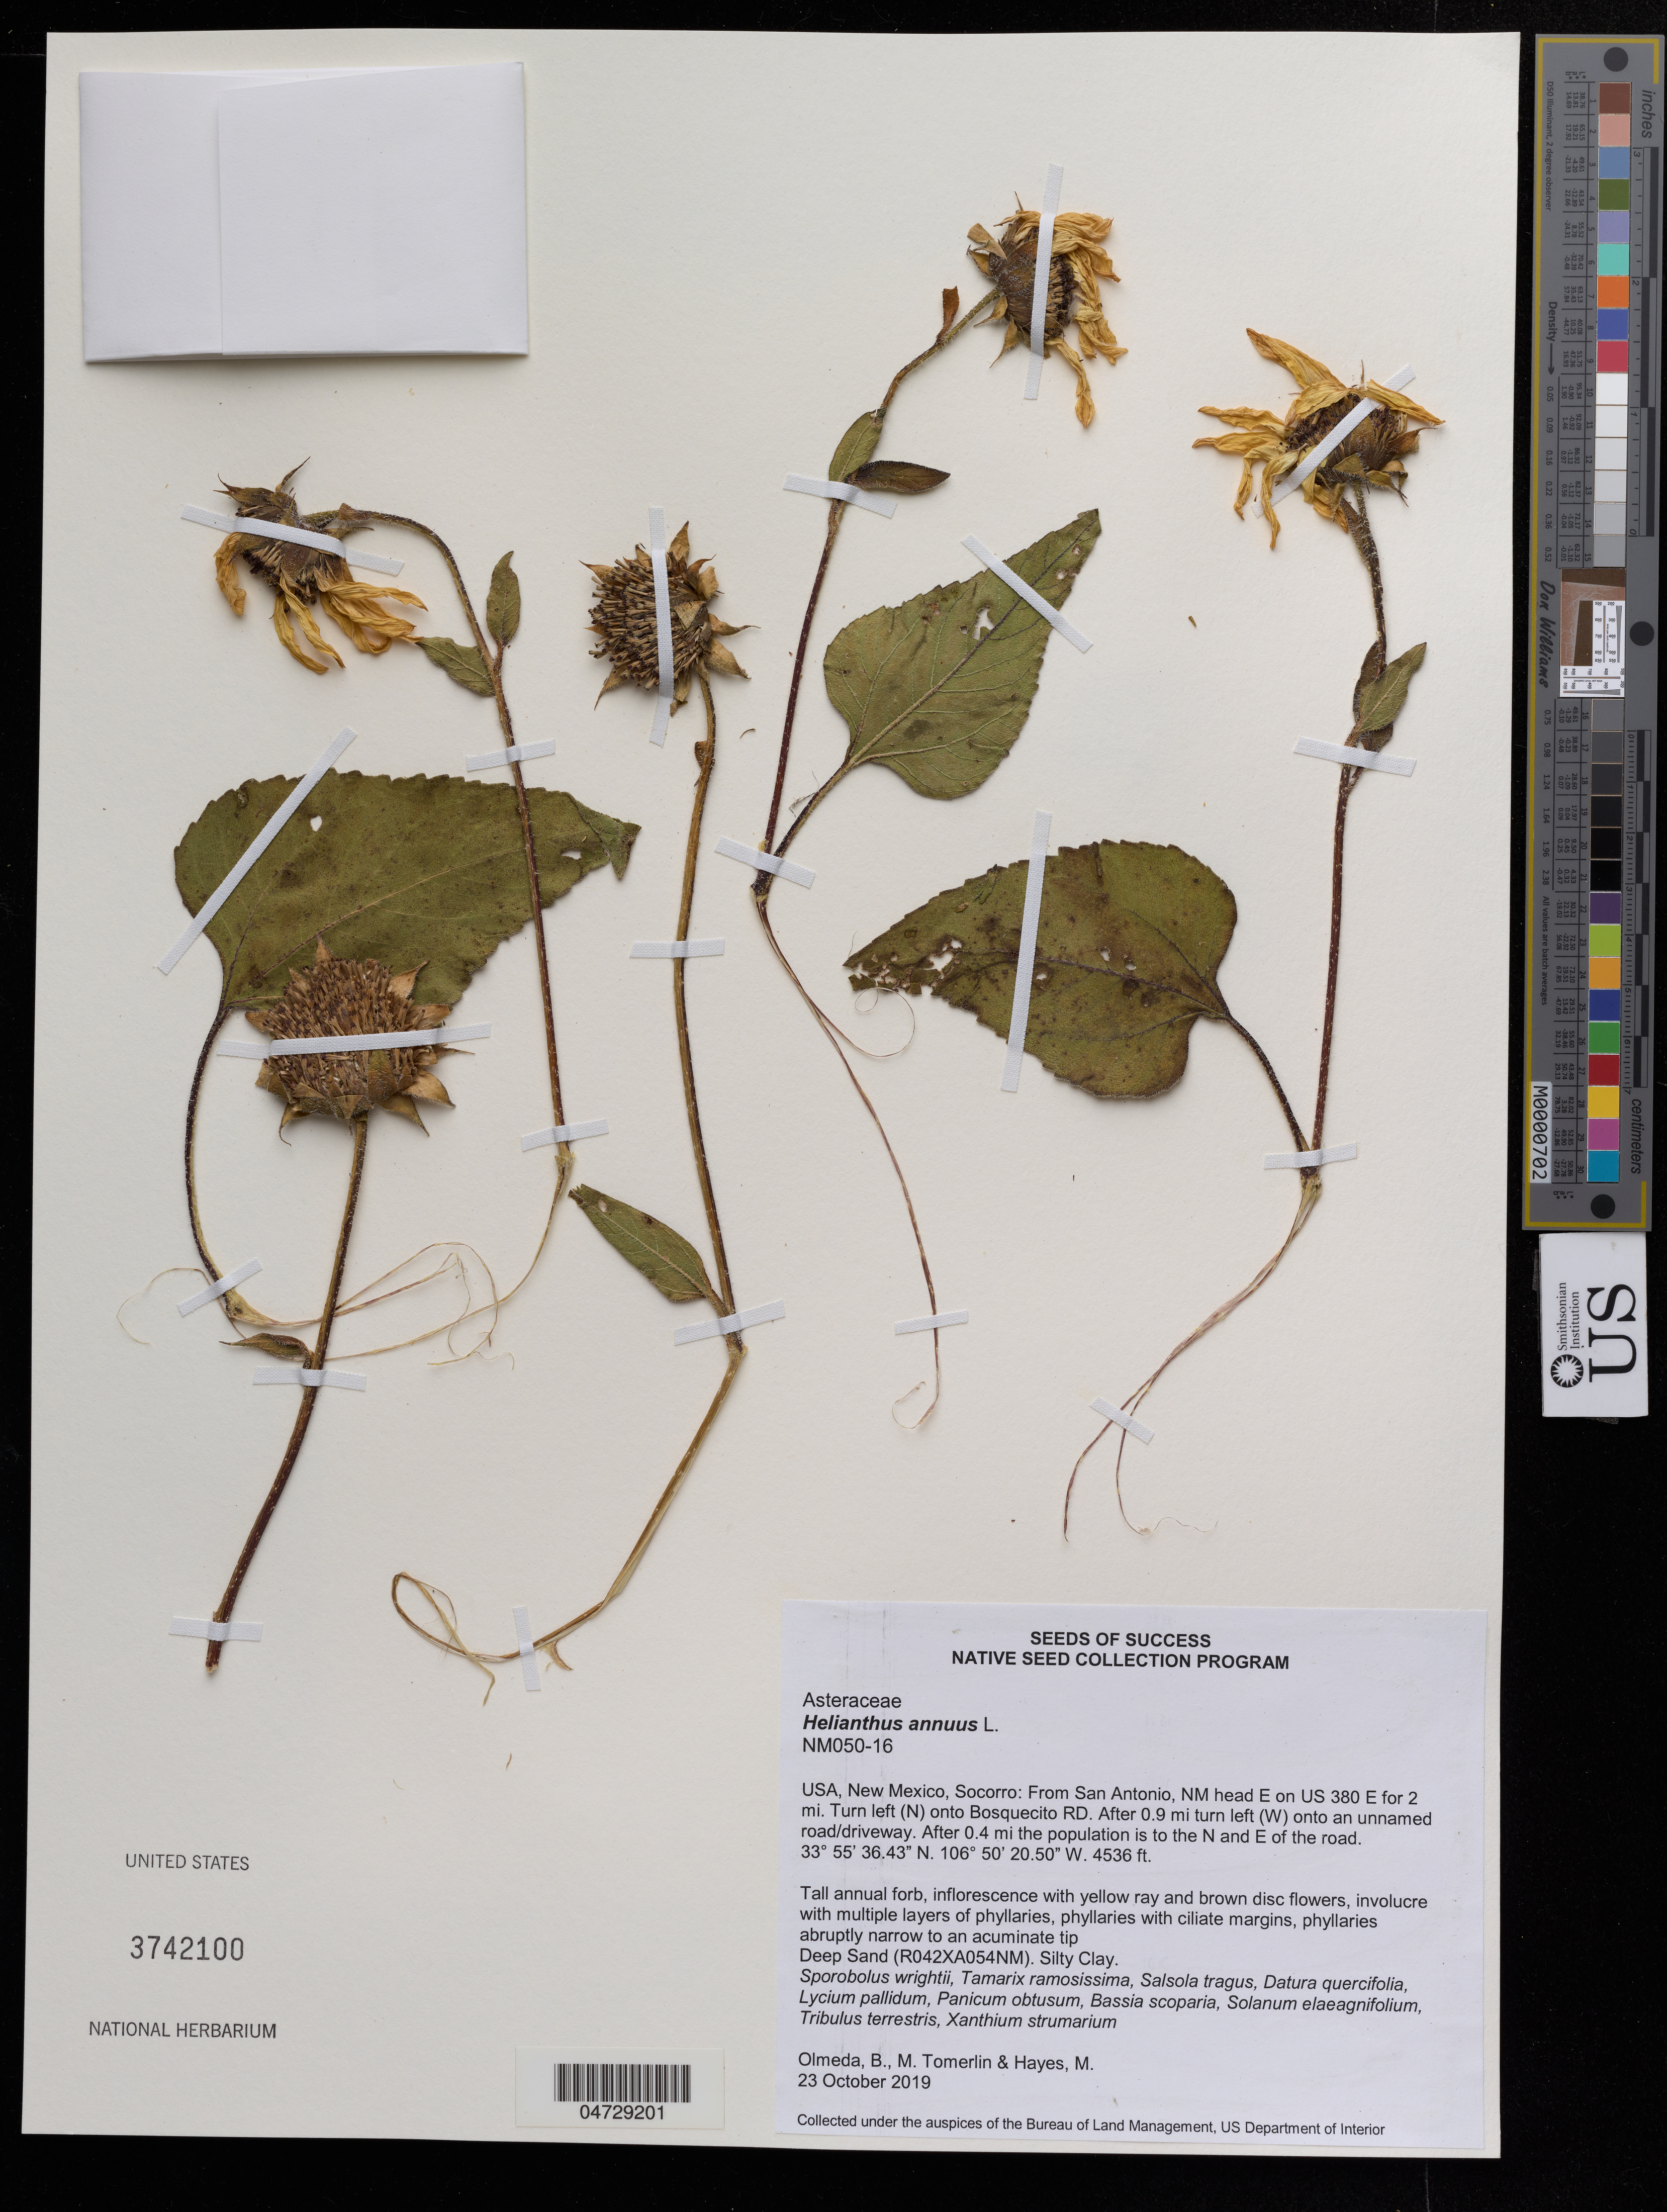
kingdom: Plantae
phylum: Tracheophyta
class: Magnoliopsida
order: Asterales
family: Asteraceae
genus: Helianthus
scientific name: Helianthus annuus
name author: L.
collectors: B. Olmeda, M. Tomerlin & M. Hayes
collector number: NM050-16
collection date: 2019-10-23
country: United States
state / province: New Mexico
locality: Socorro: From San Antonio, NM head E on US 380 E for 2mi. Turn left (N) onto Bosquecito RD. After 0.9 mi turn left (W) onto an unnamed road/driveway. After 0.4 mi the population is to the N and E of the road.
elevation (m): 1383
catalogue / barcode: US 3742100